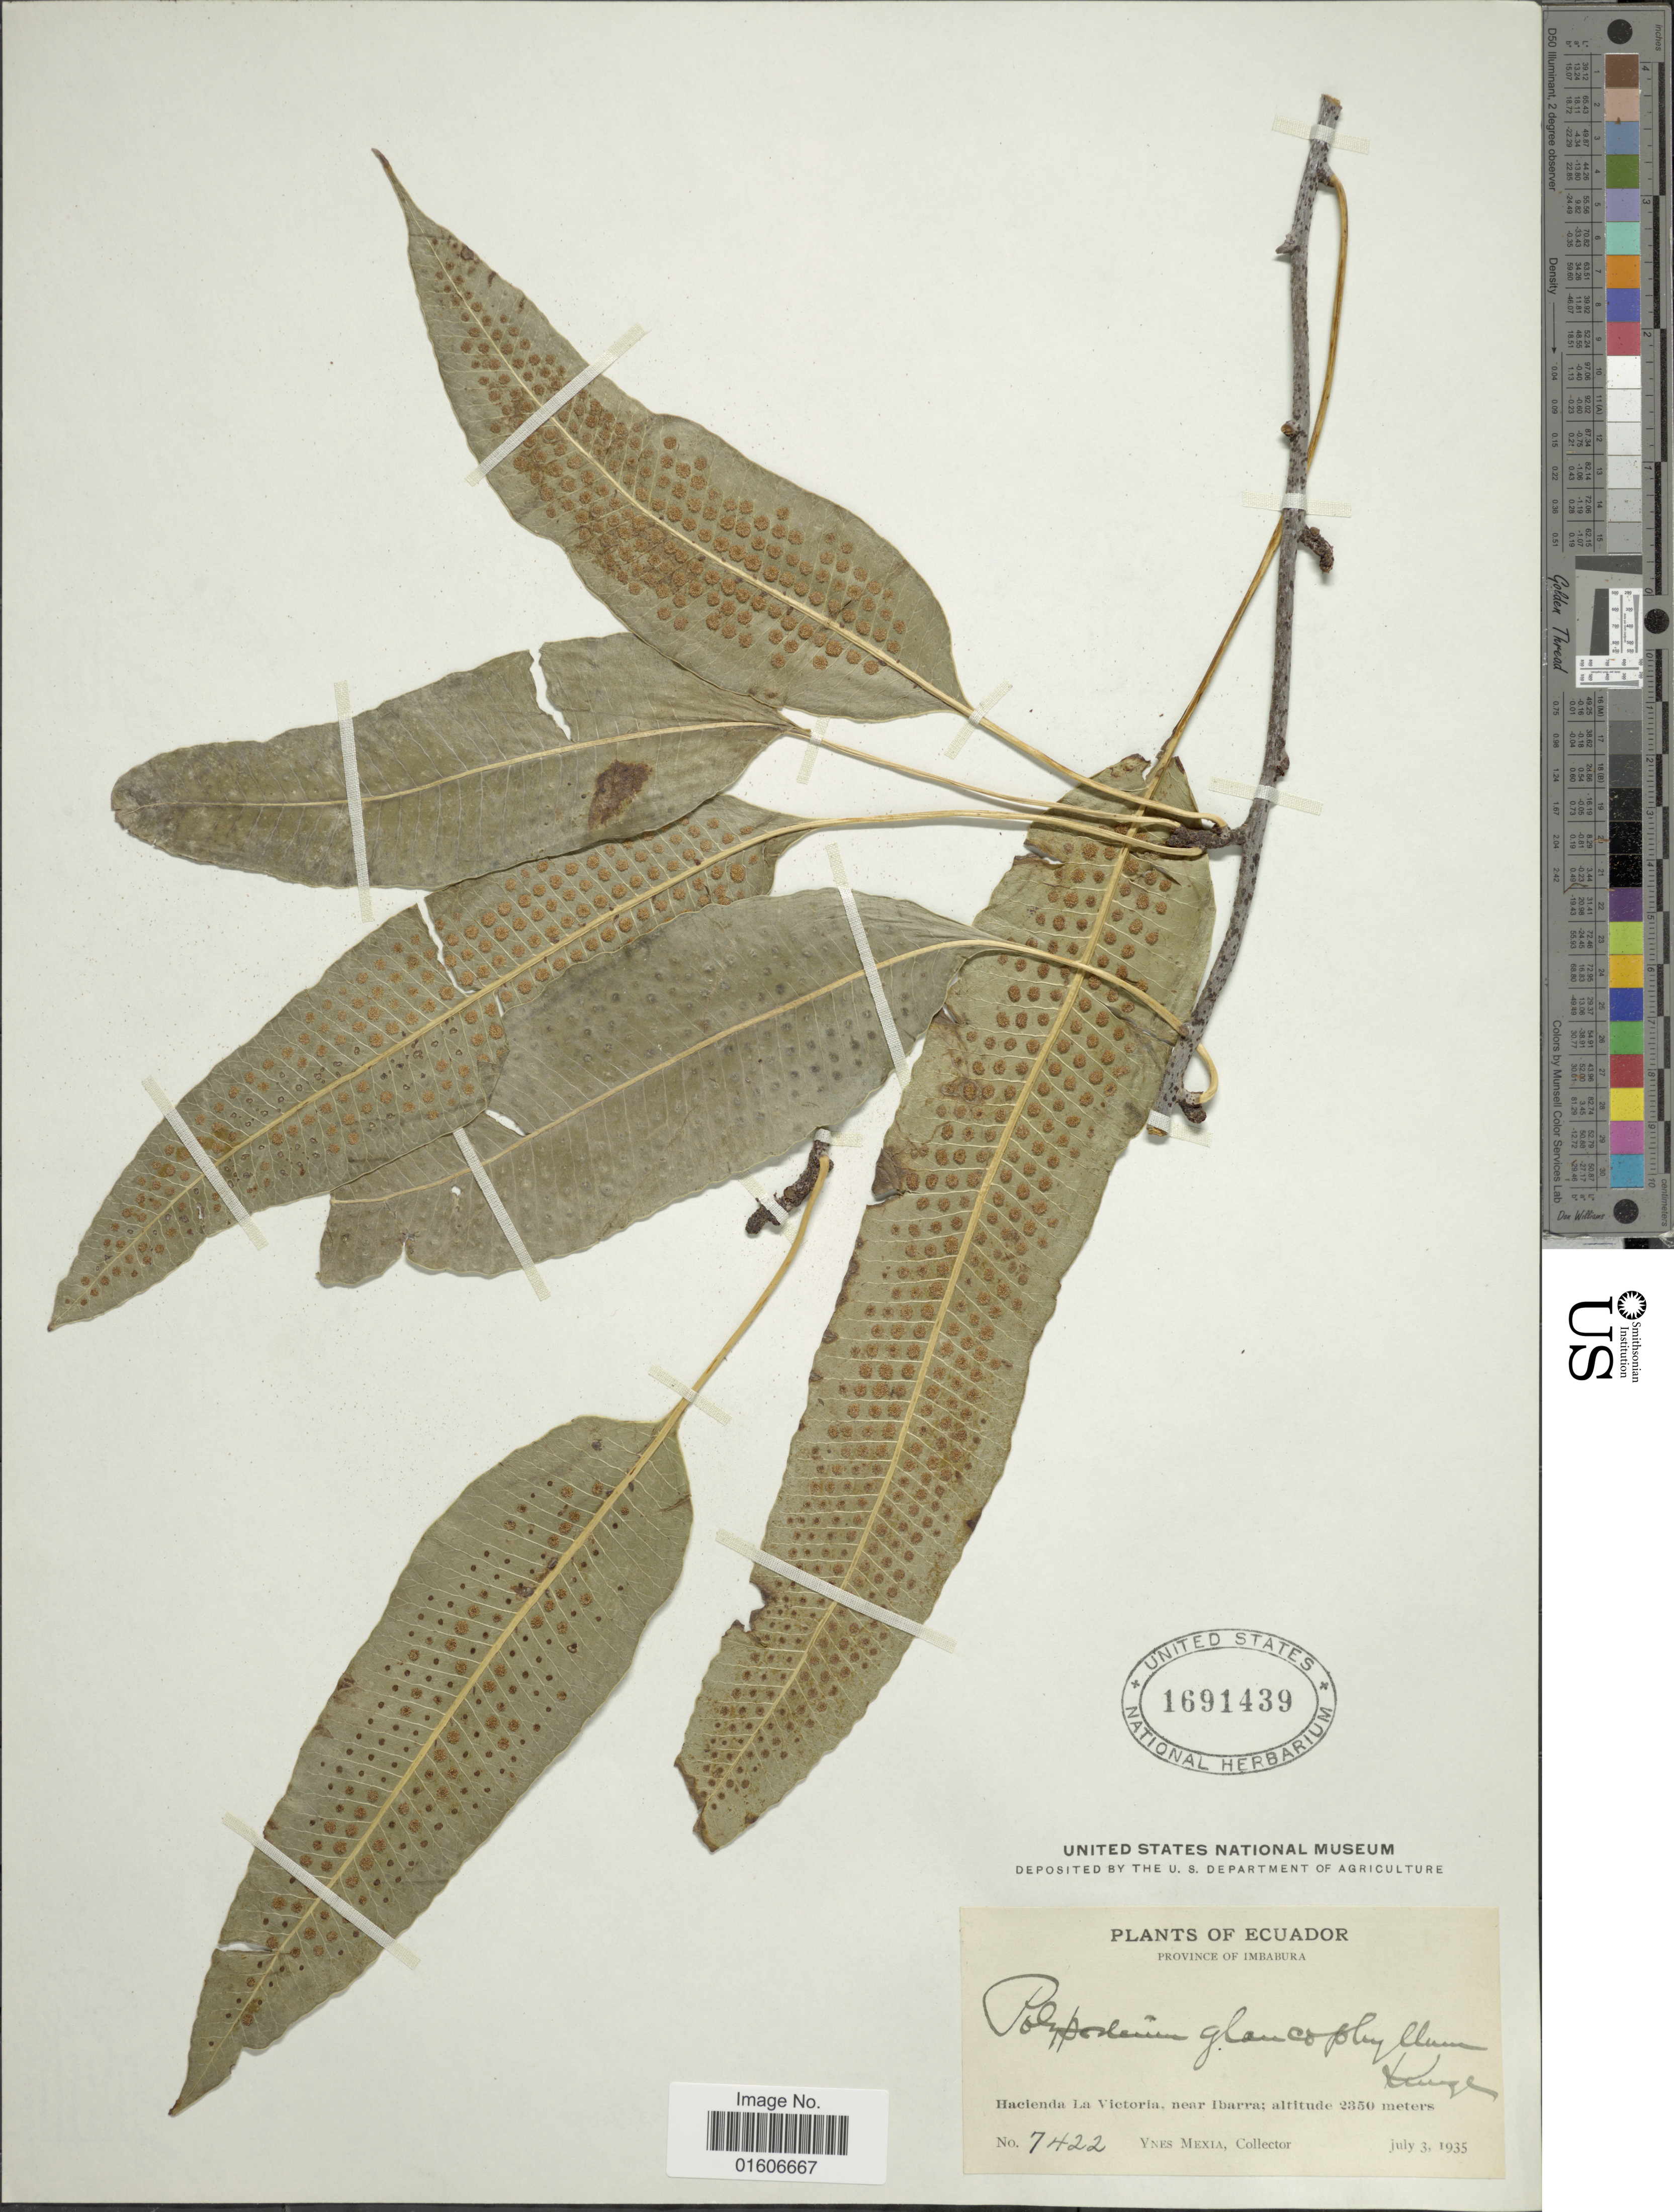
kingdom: Plantae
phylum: Tracheophyta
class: Polypodiopsida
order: Polypodiales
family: Polypodiaceae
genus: Serpocaulon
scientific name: Serpocaulon levigatum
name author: (Cav.) A.R. Sm.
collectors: Y. Mexia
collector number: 7422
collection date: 1935-07-03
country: Ecuador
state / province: Imbabura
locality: Province of Imbabura. Hacienda La Victoria, near Ibarra.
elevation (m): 2350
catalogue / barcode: US 1691439